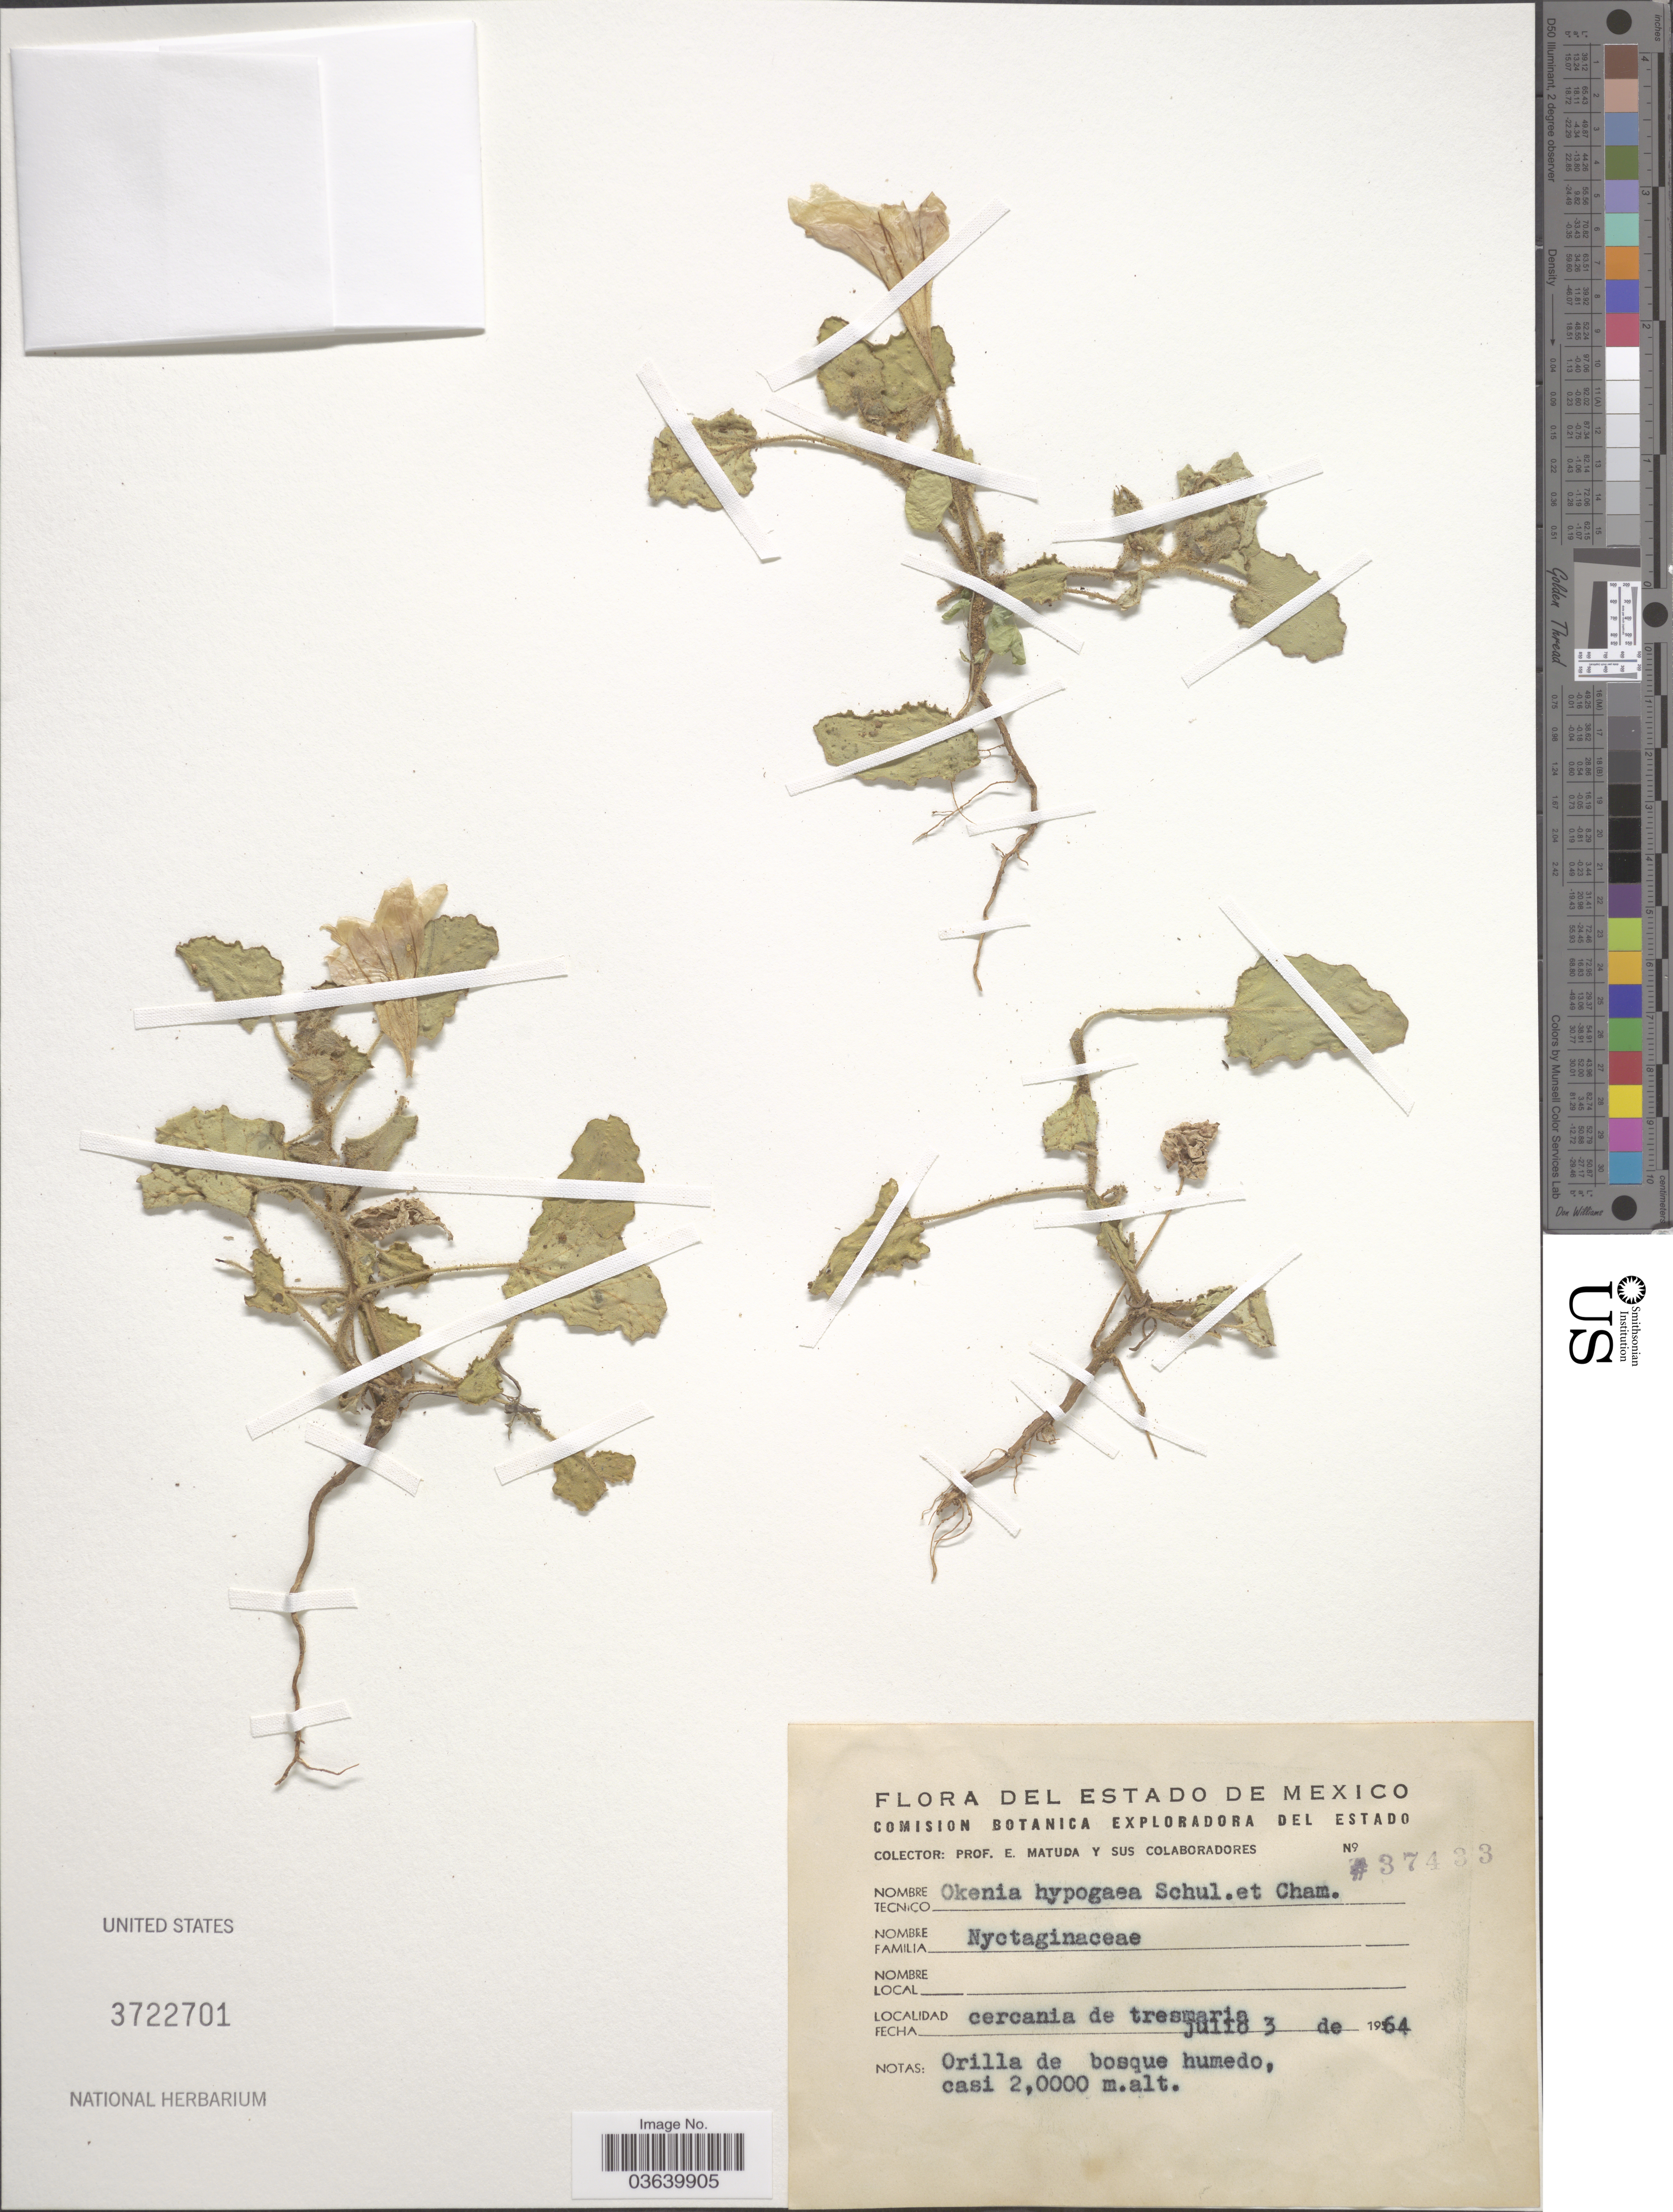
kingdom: Plantae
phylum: Tracheophyta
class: Magnoliopsida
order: Caryophyllales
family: Nyctaginaceae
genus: Okenia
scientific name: Okenia hypogaea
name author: Schltdl. & Cham.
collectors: E. Matuda & Sus Colaboradores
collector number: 37433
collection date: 1964-07-03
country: Mexico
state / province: México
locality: Cercania de tresmaria.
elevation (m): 2000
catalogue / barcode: US 3722701